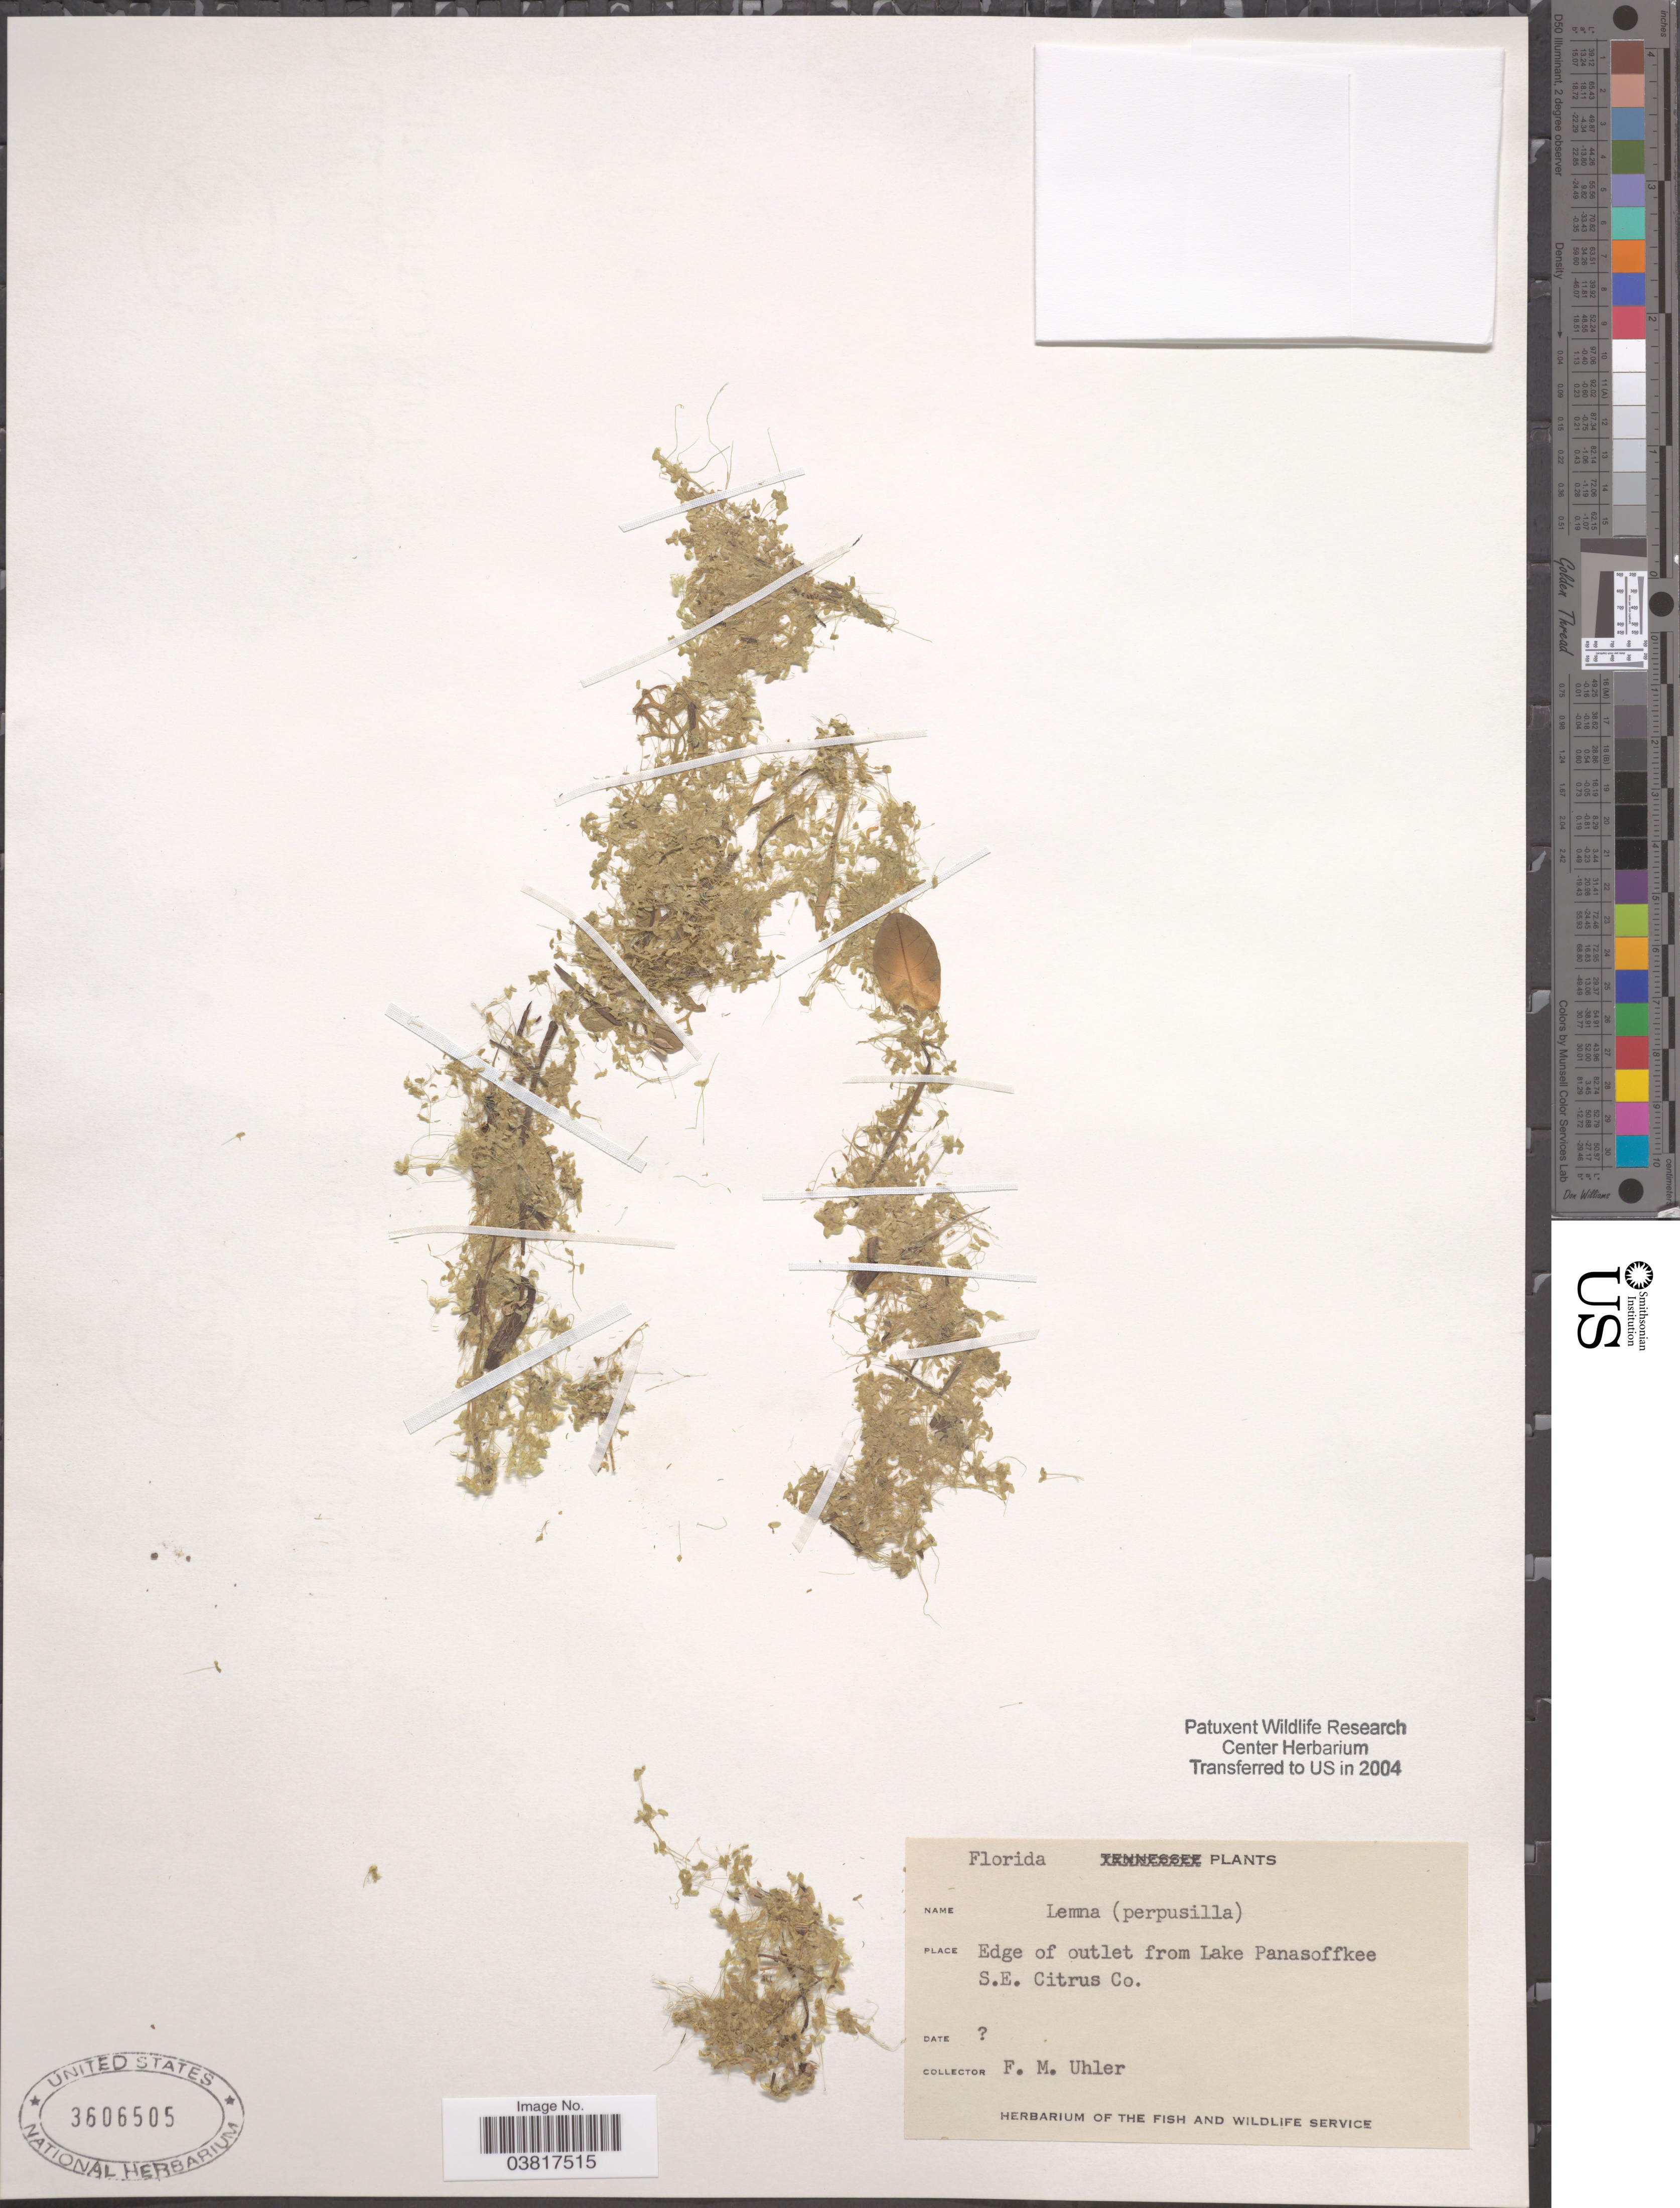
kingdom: Plantae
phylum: Tracheophyta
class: Liliopsida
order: Alismatales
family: Araceae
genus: Lemna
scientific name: Lemna perpusilla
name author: Torr.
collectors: F. M. Uhler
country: United States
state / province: Florida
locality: Edge of outlet from Lake Panasoffkee S.E. Citrus Co.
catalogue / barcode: US 3606505